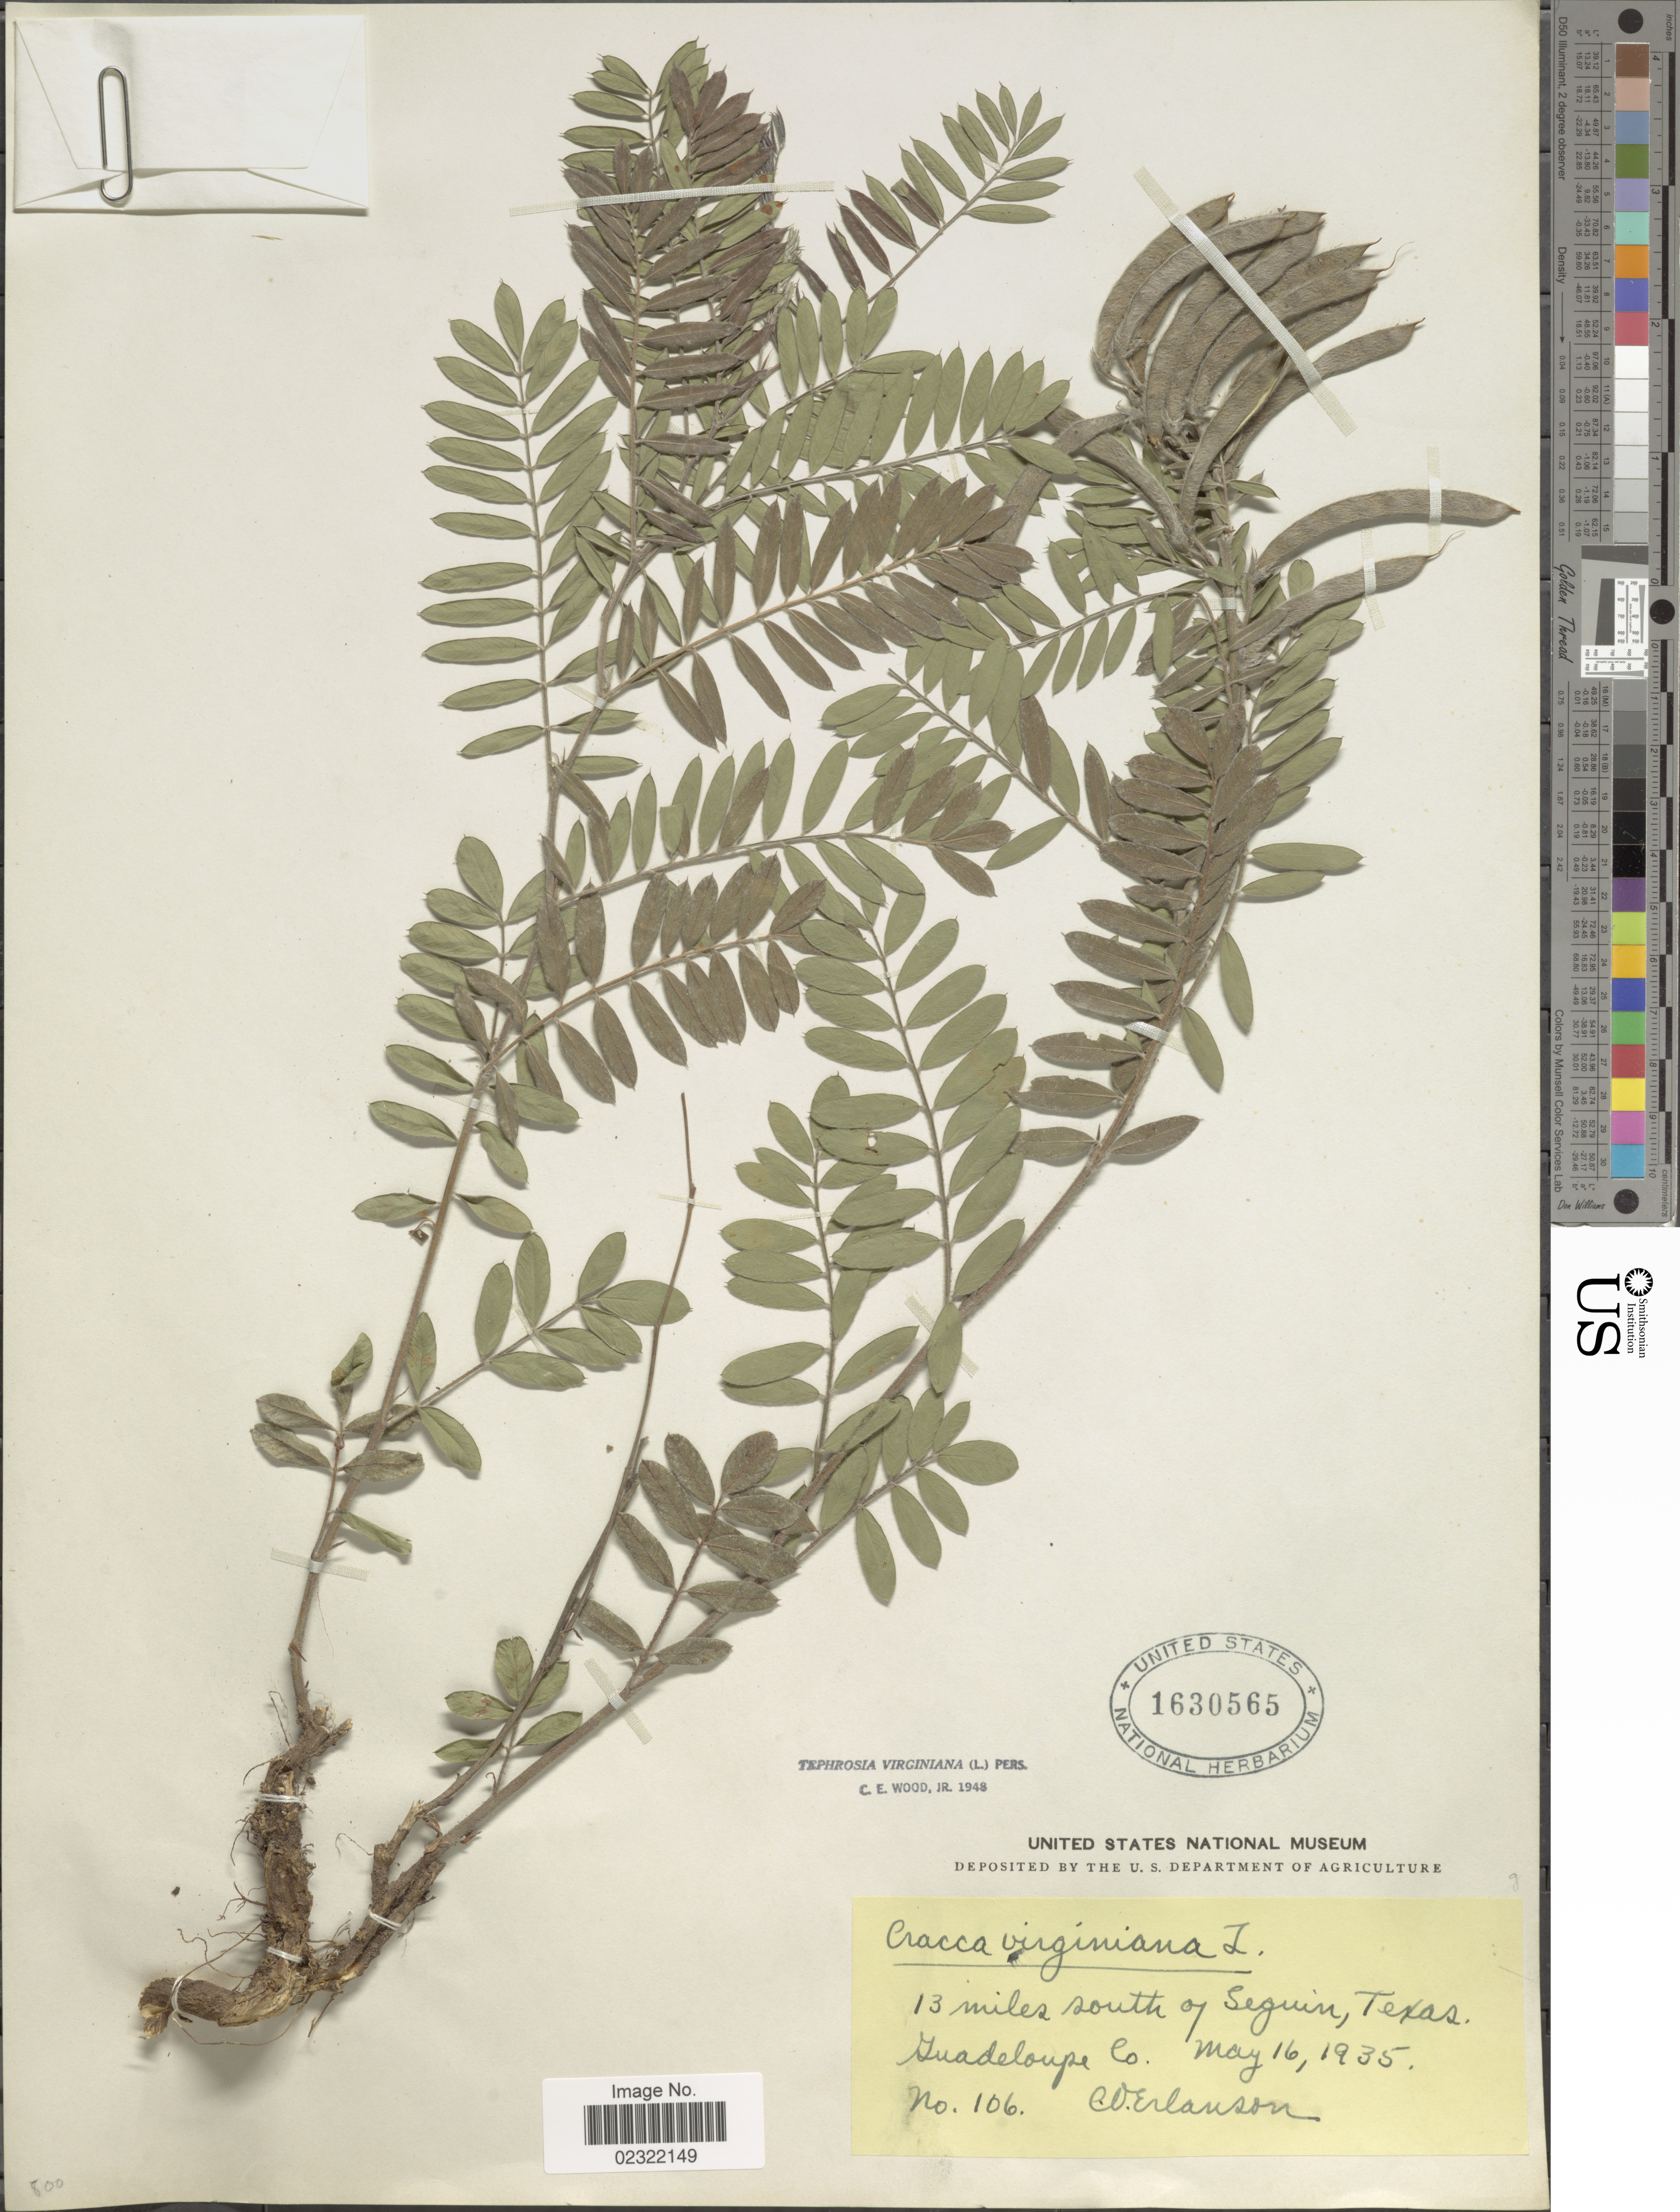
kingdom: Plantae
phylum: Tracheophyta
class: Magnoliopsida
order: Fabales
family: Fabaceae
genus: Tephrosia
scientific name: Tephrosia virginiana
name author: (L.) Pers.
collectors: C. O. Erlanson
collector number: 106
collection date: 1935-05-16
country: United States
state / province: Texas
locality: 13 miles south of Seguin, Guadeloupe Co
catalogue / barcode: US 1630565